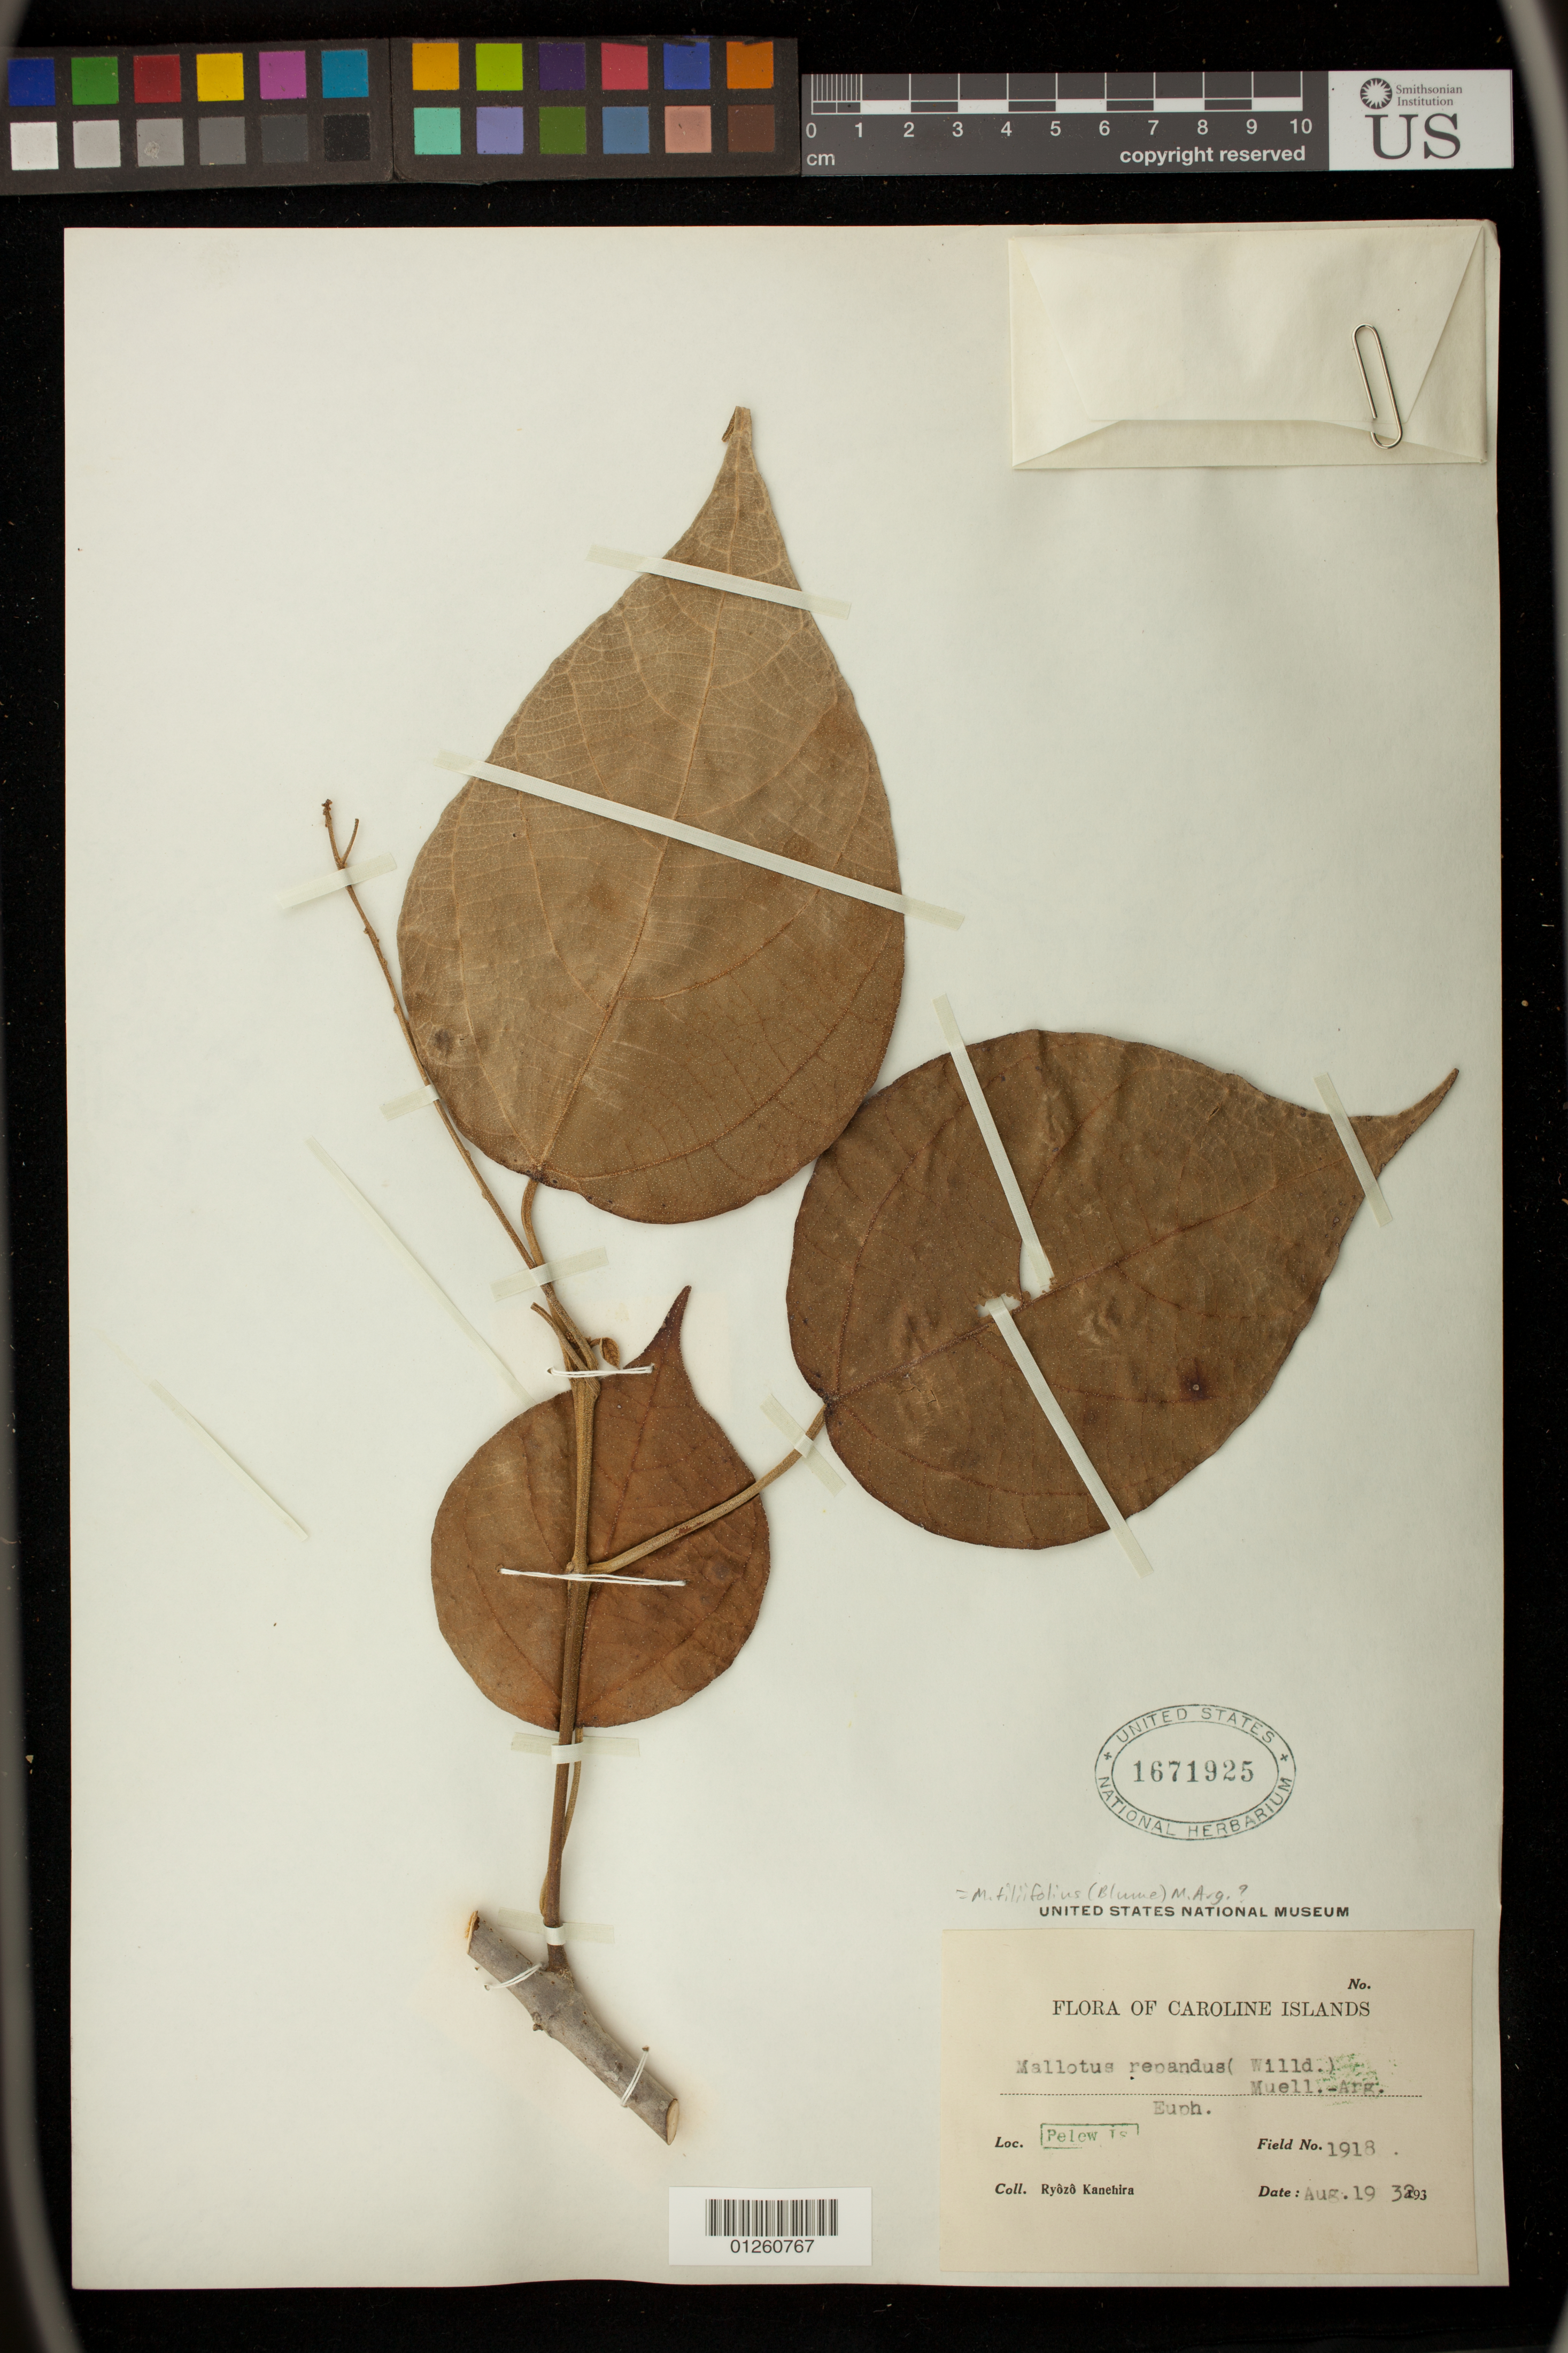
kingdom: Plantae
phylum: Tracheophyta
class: Magnoliopsida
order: Malpighiales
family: Euphorbiaceae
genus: Mallotus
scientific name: Mallotus tiliifolius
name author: (Blume) Müll. Arg.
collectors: R. Kanehira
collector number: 1918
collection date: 1932-08-19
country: Palau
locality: Caroline Islands. Pelew Island.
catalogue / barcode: US 1671925